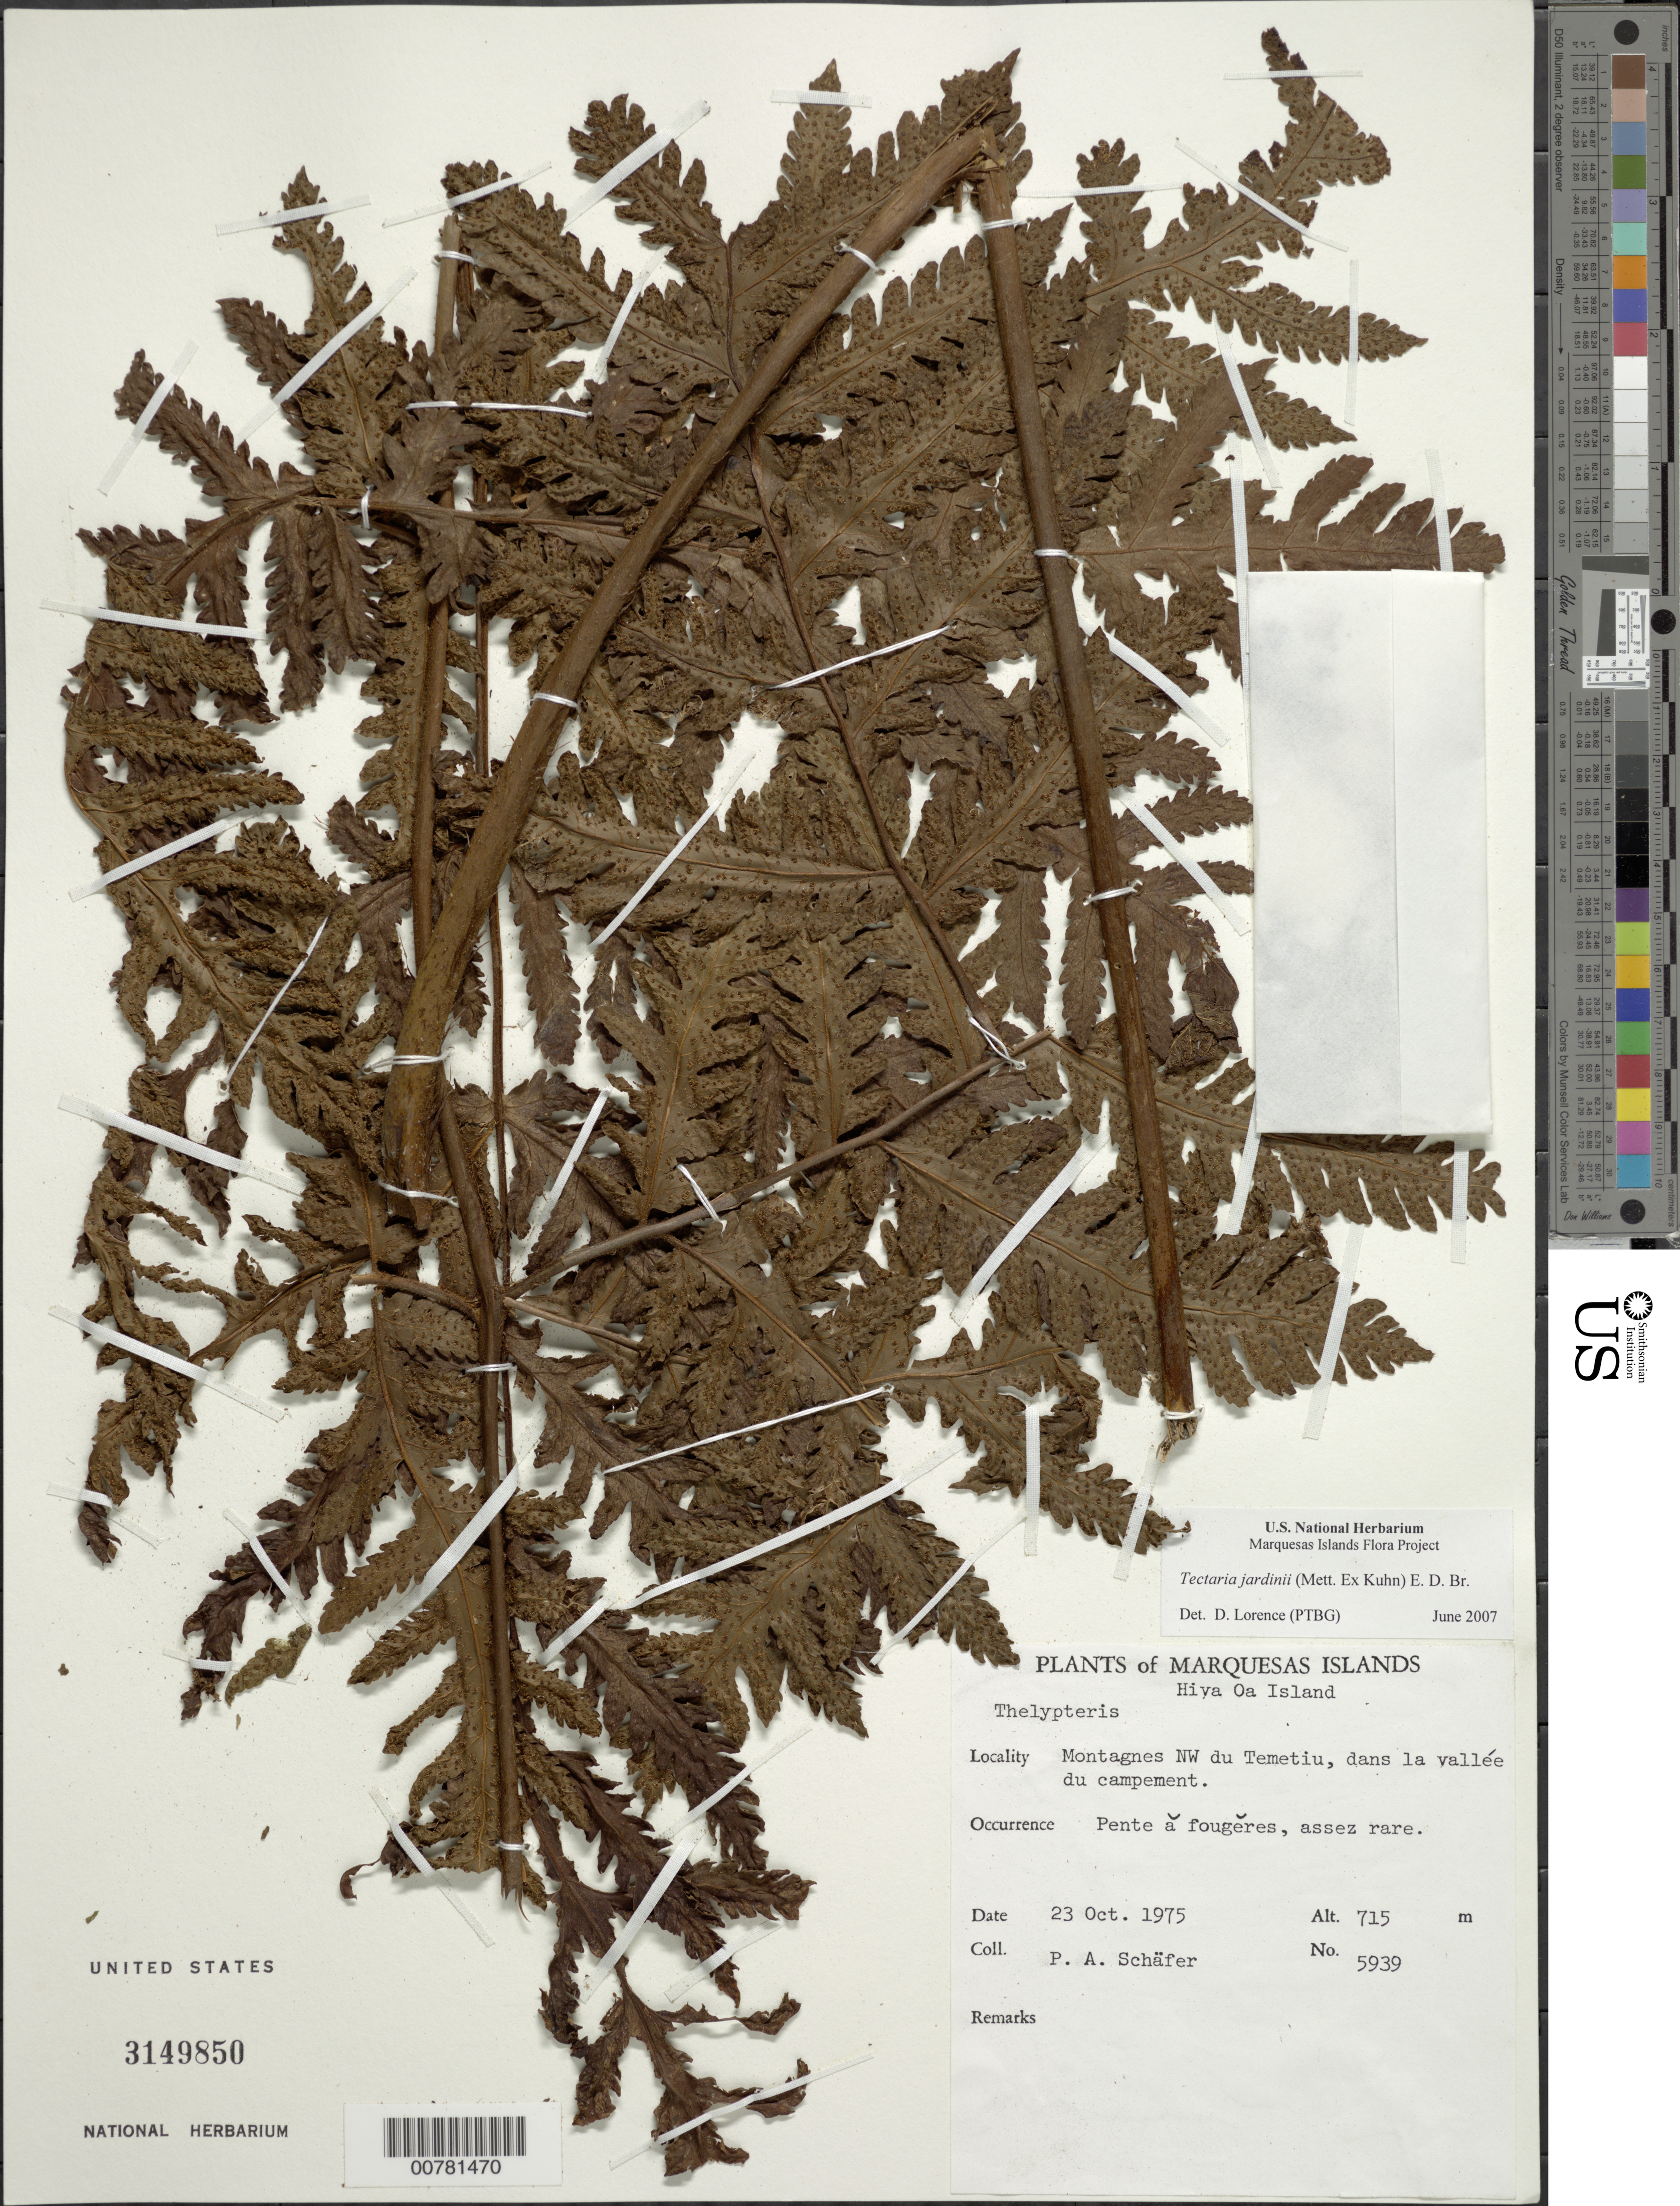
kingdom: Plantae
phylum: Tracheophyta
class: Polypodiopsida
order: Polypodiales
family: Tectariaceae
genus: Tectaria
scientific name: Tectaria jardinii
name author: (Mett. ex Kuhn) E.D. Br.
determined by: Lorence, David H., (PTBG), National Tropical Botanical Garden (UNITED STATES)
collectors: P. A. Schäfer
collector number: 5939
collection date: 1975-10-23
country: French Polynesia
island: Hiva Oa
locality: Montagnes NW du Temetiu, dans la vallée du campement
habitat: Pente à fougères; assez rare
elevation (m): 715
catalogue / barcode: US 3149850